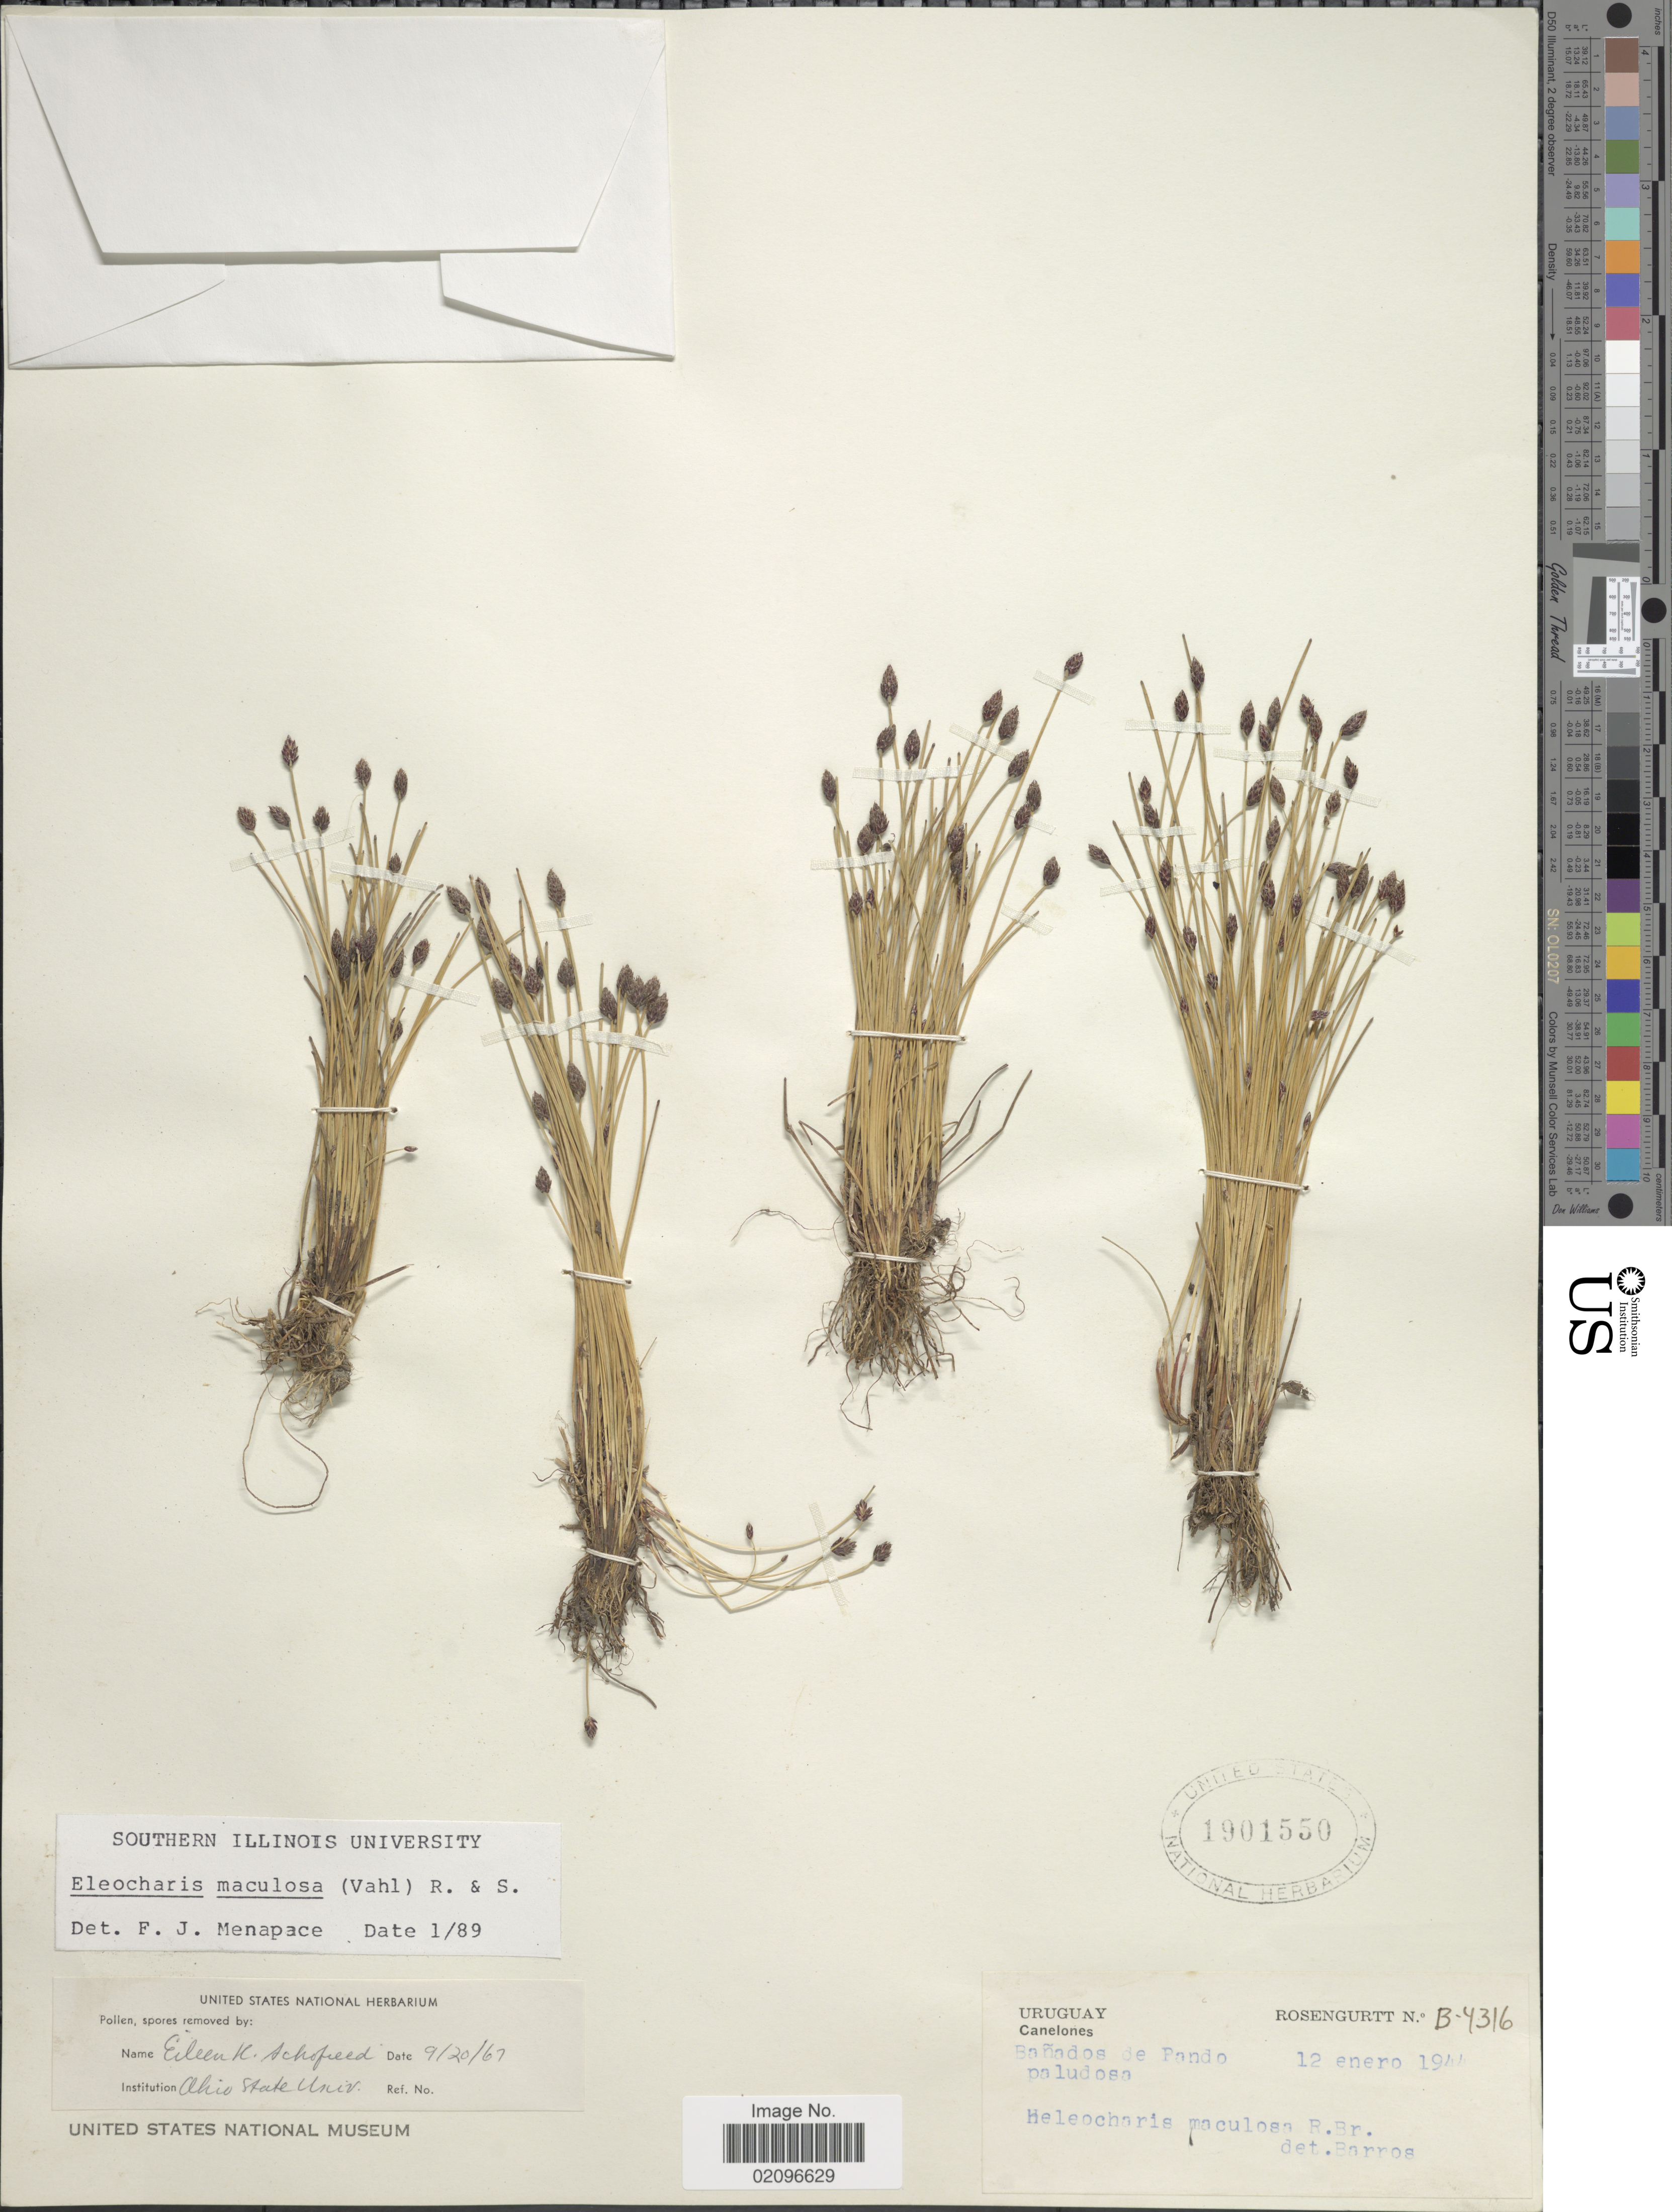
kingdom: Plantae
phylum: Tracheophyta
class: Liliopsida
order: Poales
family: Cyperaceae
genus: Eleocharis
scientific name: Eleocharis maculosa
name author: (Vahl) Roem. & Schult.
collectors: Rosengurtt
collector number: B-4316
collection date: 1944-01-12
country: Uruguay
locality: Canelones, Banados de Pando paludosa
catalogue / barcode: US 1901550